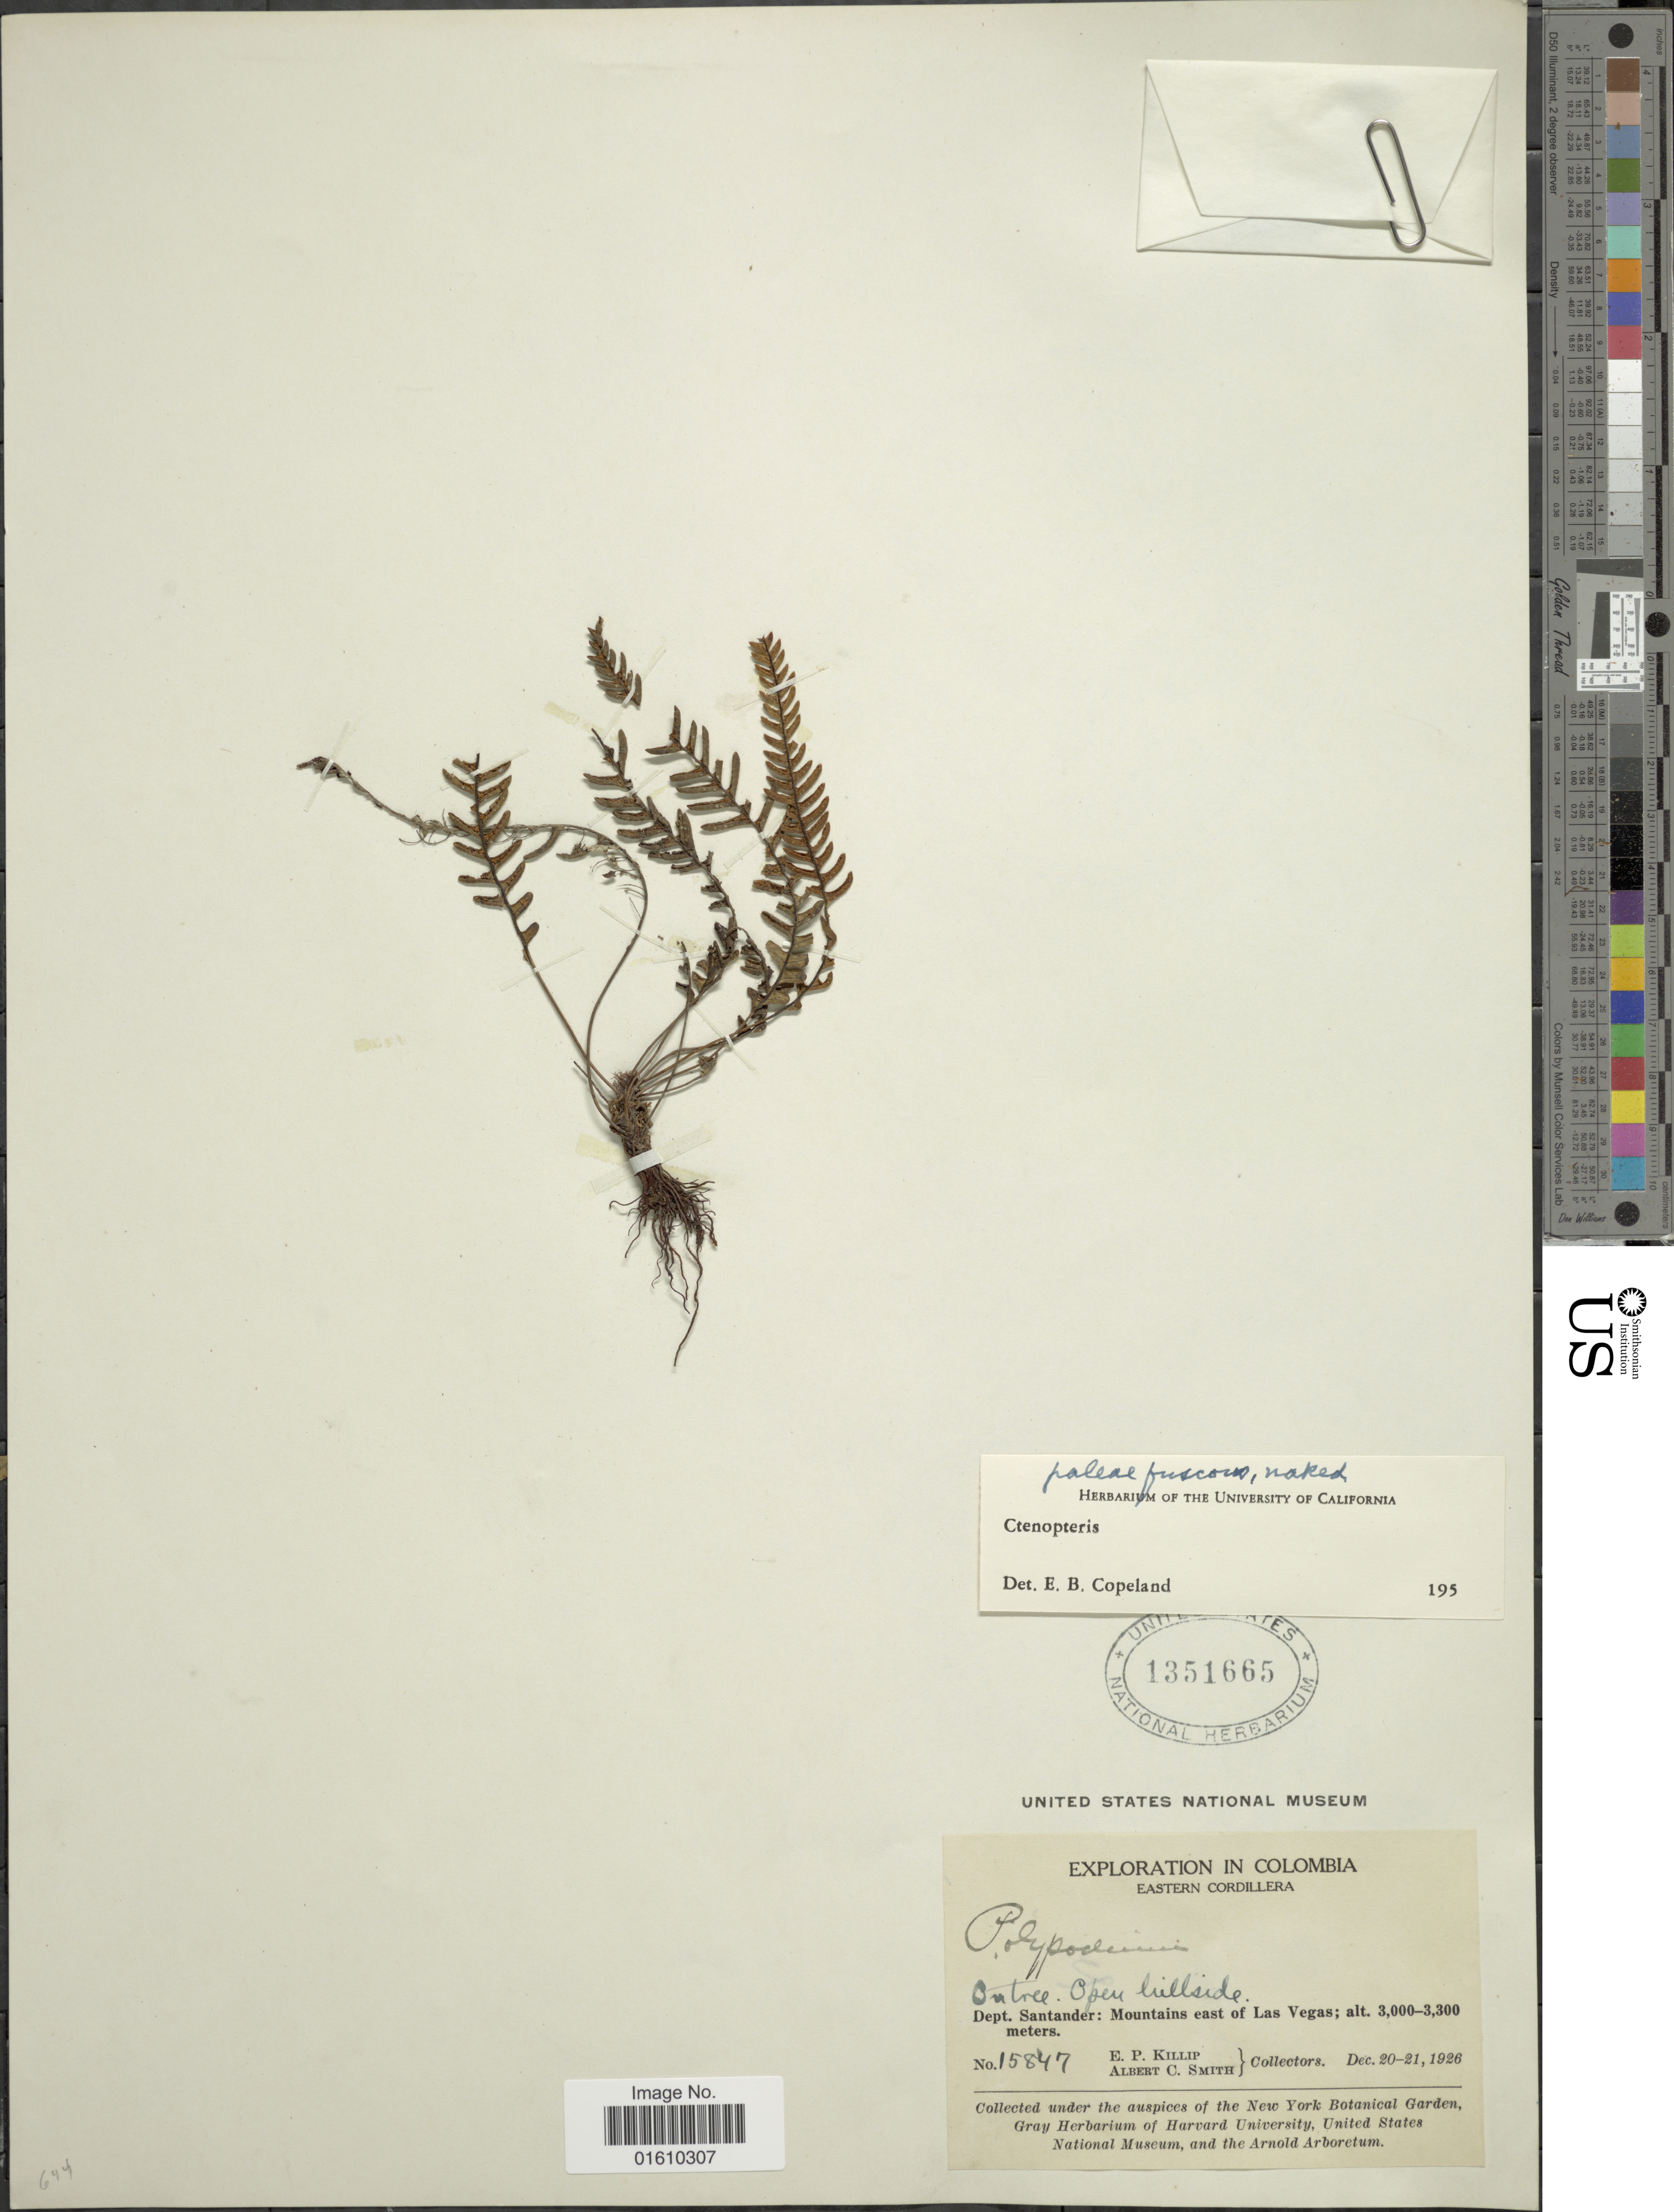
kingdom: Plantae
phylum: Tracheophyta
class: Polypodiopsida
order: Polypodiales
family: Polypodiaceae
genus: Melpomene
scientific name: Melpomene sp.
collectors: E. P. Killip & A. C. Smith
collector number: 15847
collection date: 1926-12-20/1926-12-21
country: Colombia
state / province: Santander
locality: Eastern Cordillera, Mountains east of Las Vegas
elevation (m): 3000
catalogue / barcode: US 1351665